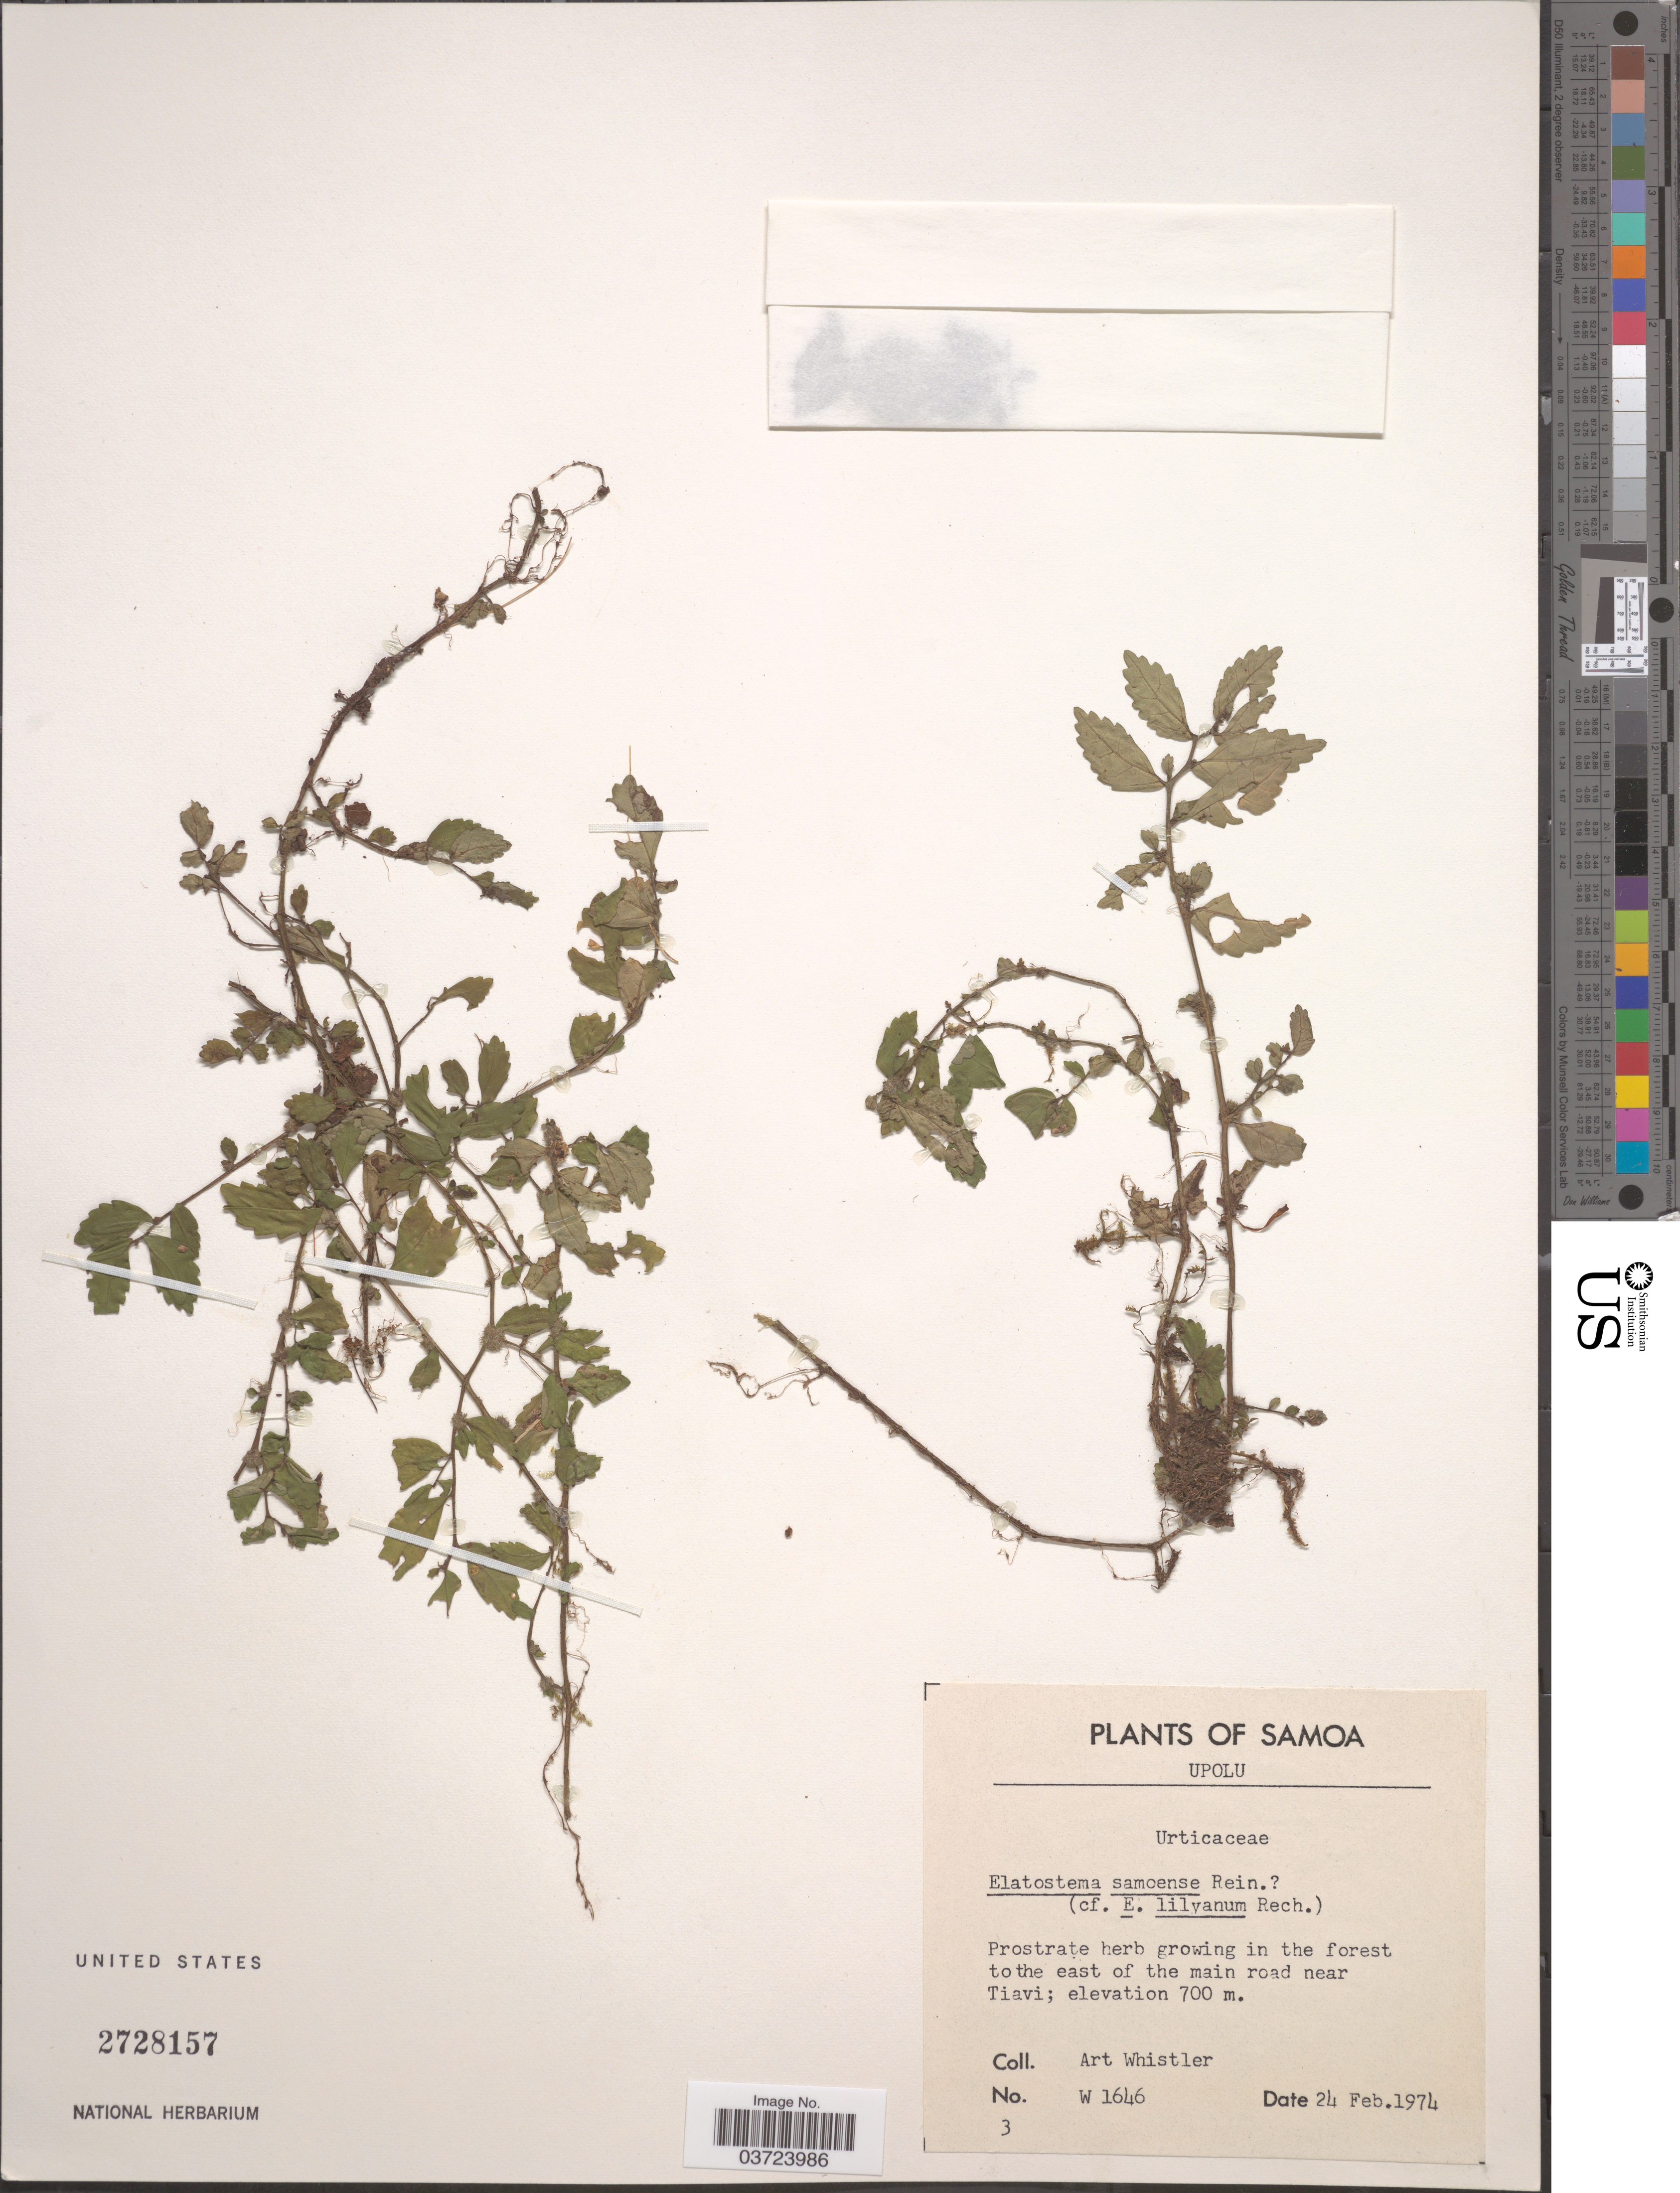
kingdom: Plantae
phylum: Tracheophyta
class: Magnoliopsida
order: Rosales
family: Urticaceae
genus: Elatostema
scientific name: Elatostema samoense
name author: Reinecke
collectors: A. Whistler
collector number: W1646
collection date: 1974-02-24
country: Samoa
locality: Samoa, Upolu. In the forest to the east of the main road near Tiavi.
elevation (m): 700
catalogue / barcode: US 2728157